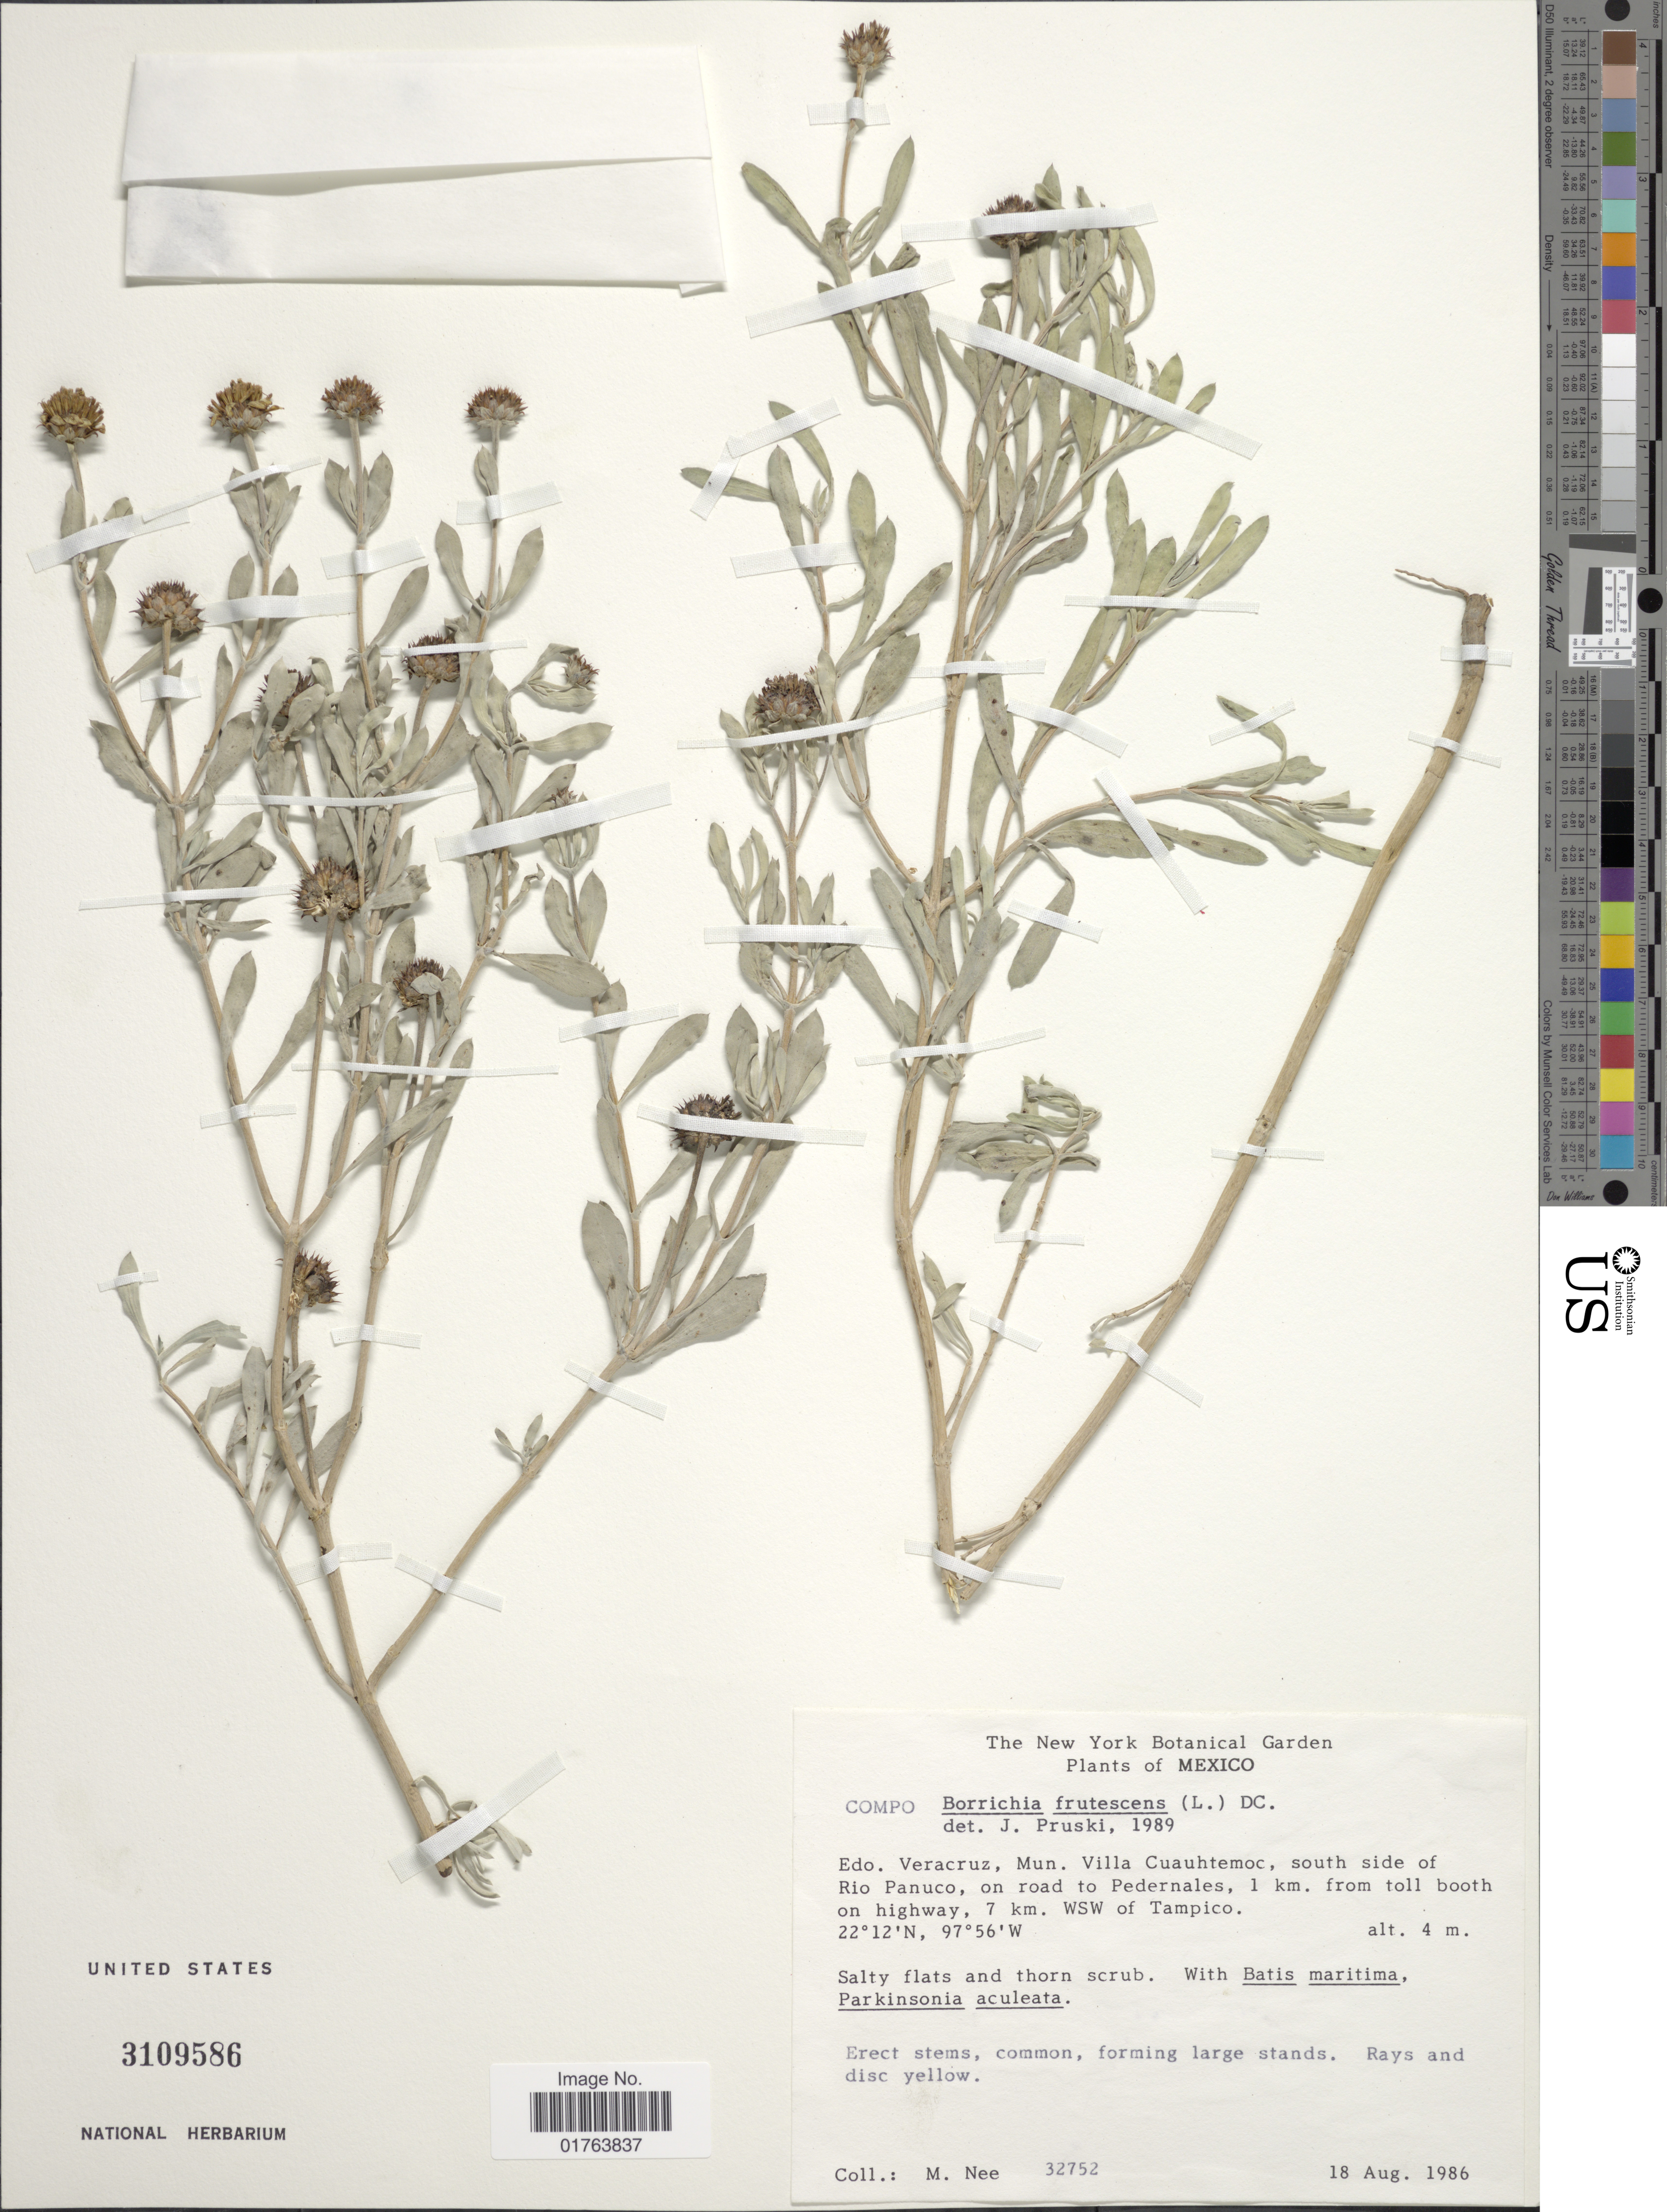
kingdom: Plantae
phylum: Tracheophyta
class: Magnoliopsida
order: Asterales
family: Asteraceae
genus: Borrichia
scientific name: Borrichia frutescens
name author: (L.) DC.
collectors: M. Nee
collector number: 32752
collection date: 1986-08-18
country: Mexico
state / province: Veracruz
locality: Mun. Villa Cuauhtemoc, south side of Rio Panuco, on road to Pedernales, 1 km. from toll booth on highway, 7 km WSW of Tampico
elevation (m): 4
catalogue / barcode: US 3109586